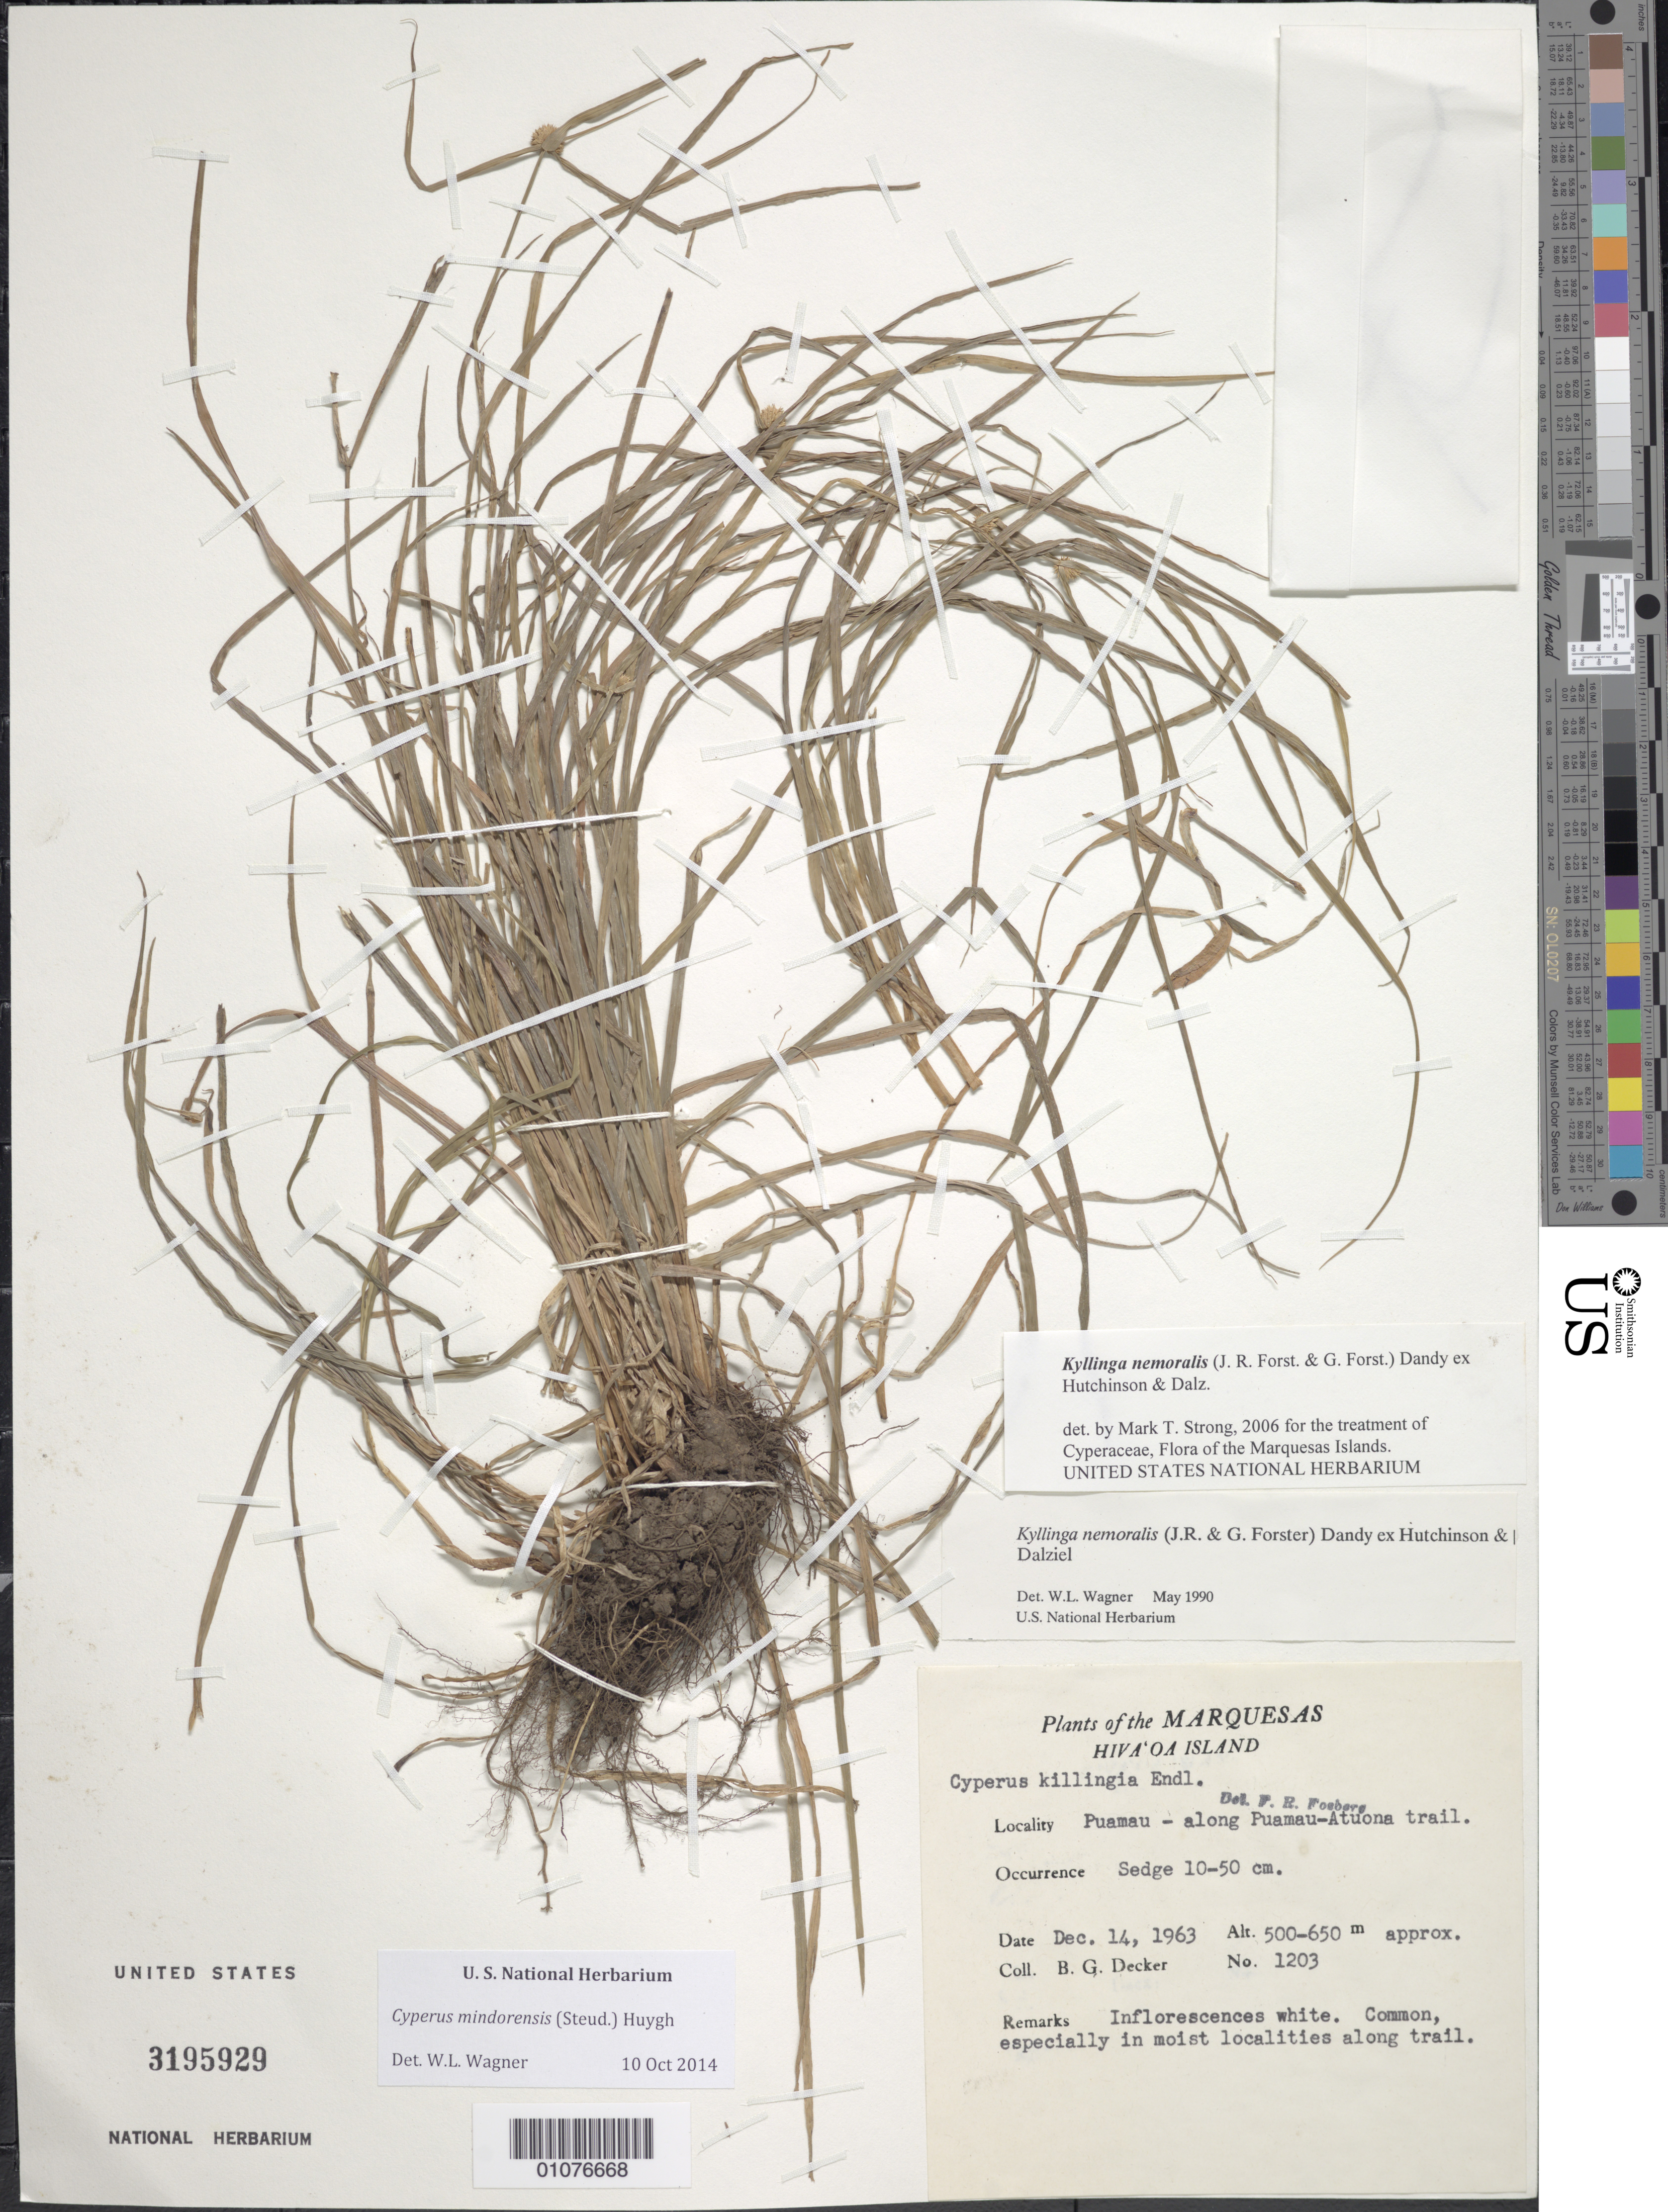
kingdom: Plantae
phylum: Tracheophyta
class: Liliopsida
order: Poales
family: Cyperaceae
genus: Cyperus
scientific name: Cyperus mindorensis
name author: (Steud.) Huygh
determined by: Lorence, David H., (PTBG), National Tropical Botanical Garden (UNITED STATES)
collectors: B. G. Decker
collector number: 1203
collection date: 1963-12-14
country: French Polynesia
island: Hiva Oa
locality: Puamau, along Puamau-Atuona Trail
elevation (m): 500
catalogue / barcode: US 3195929